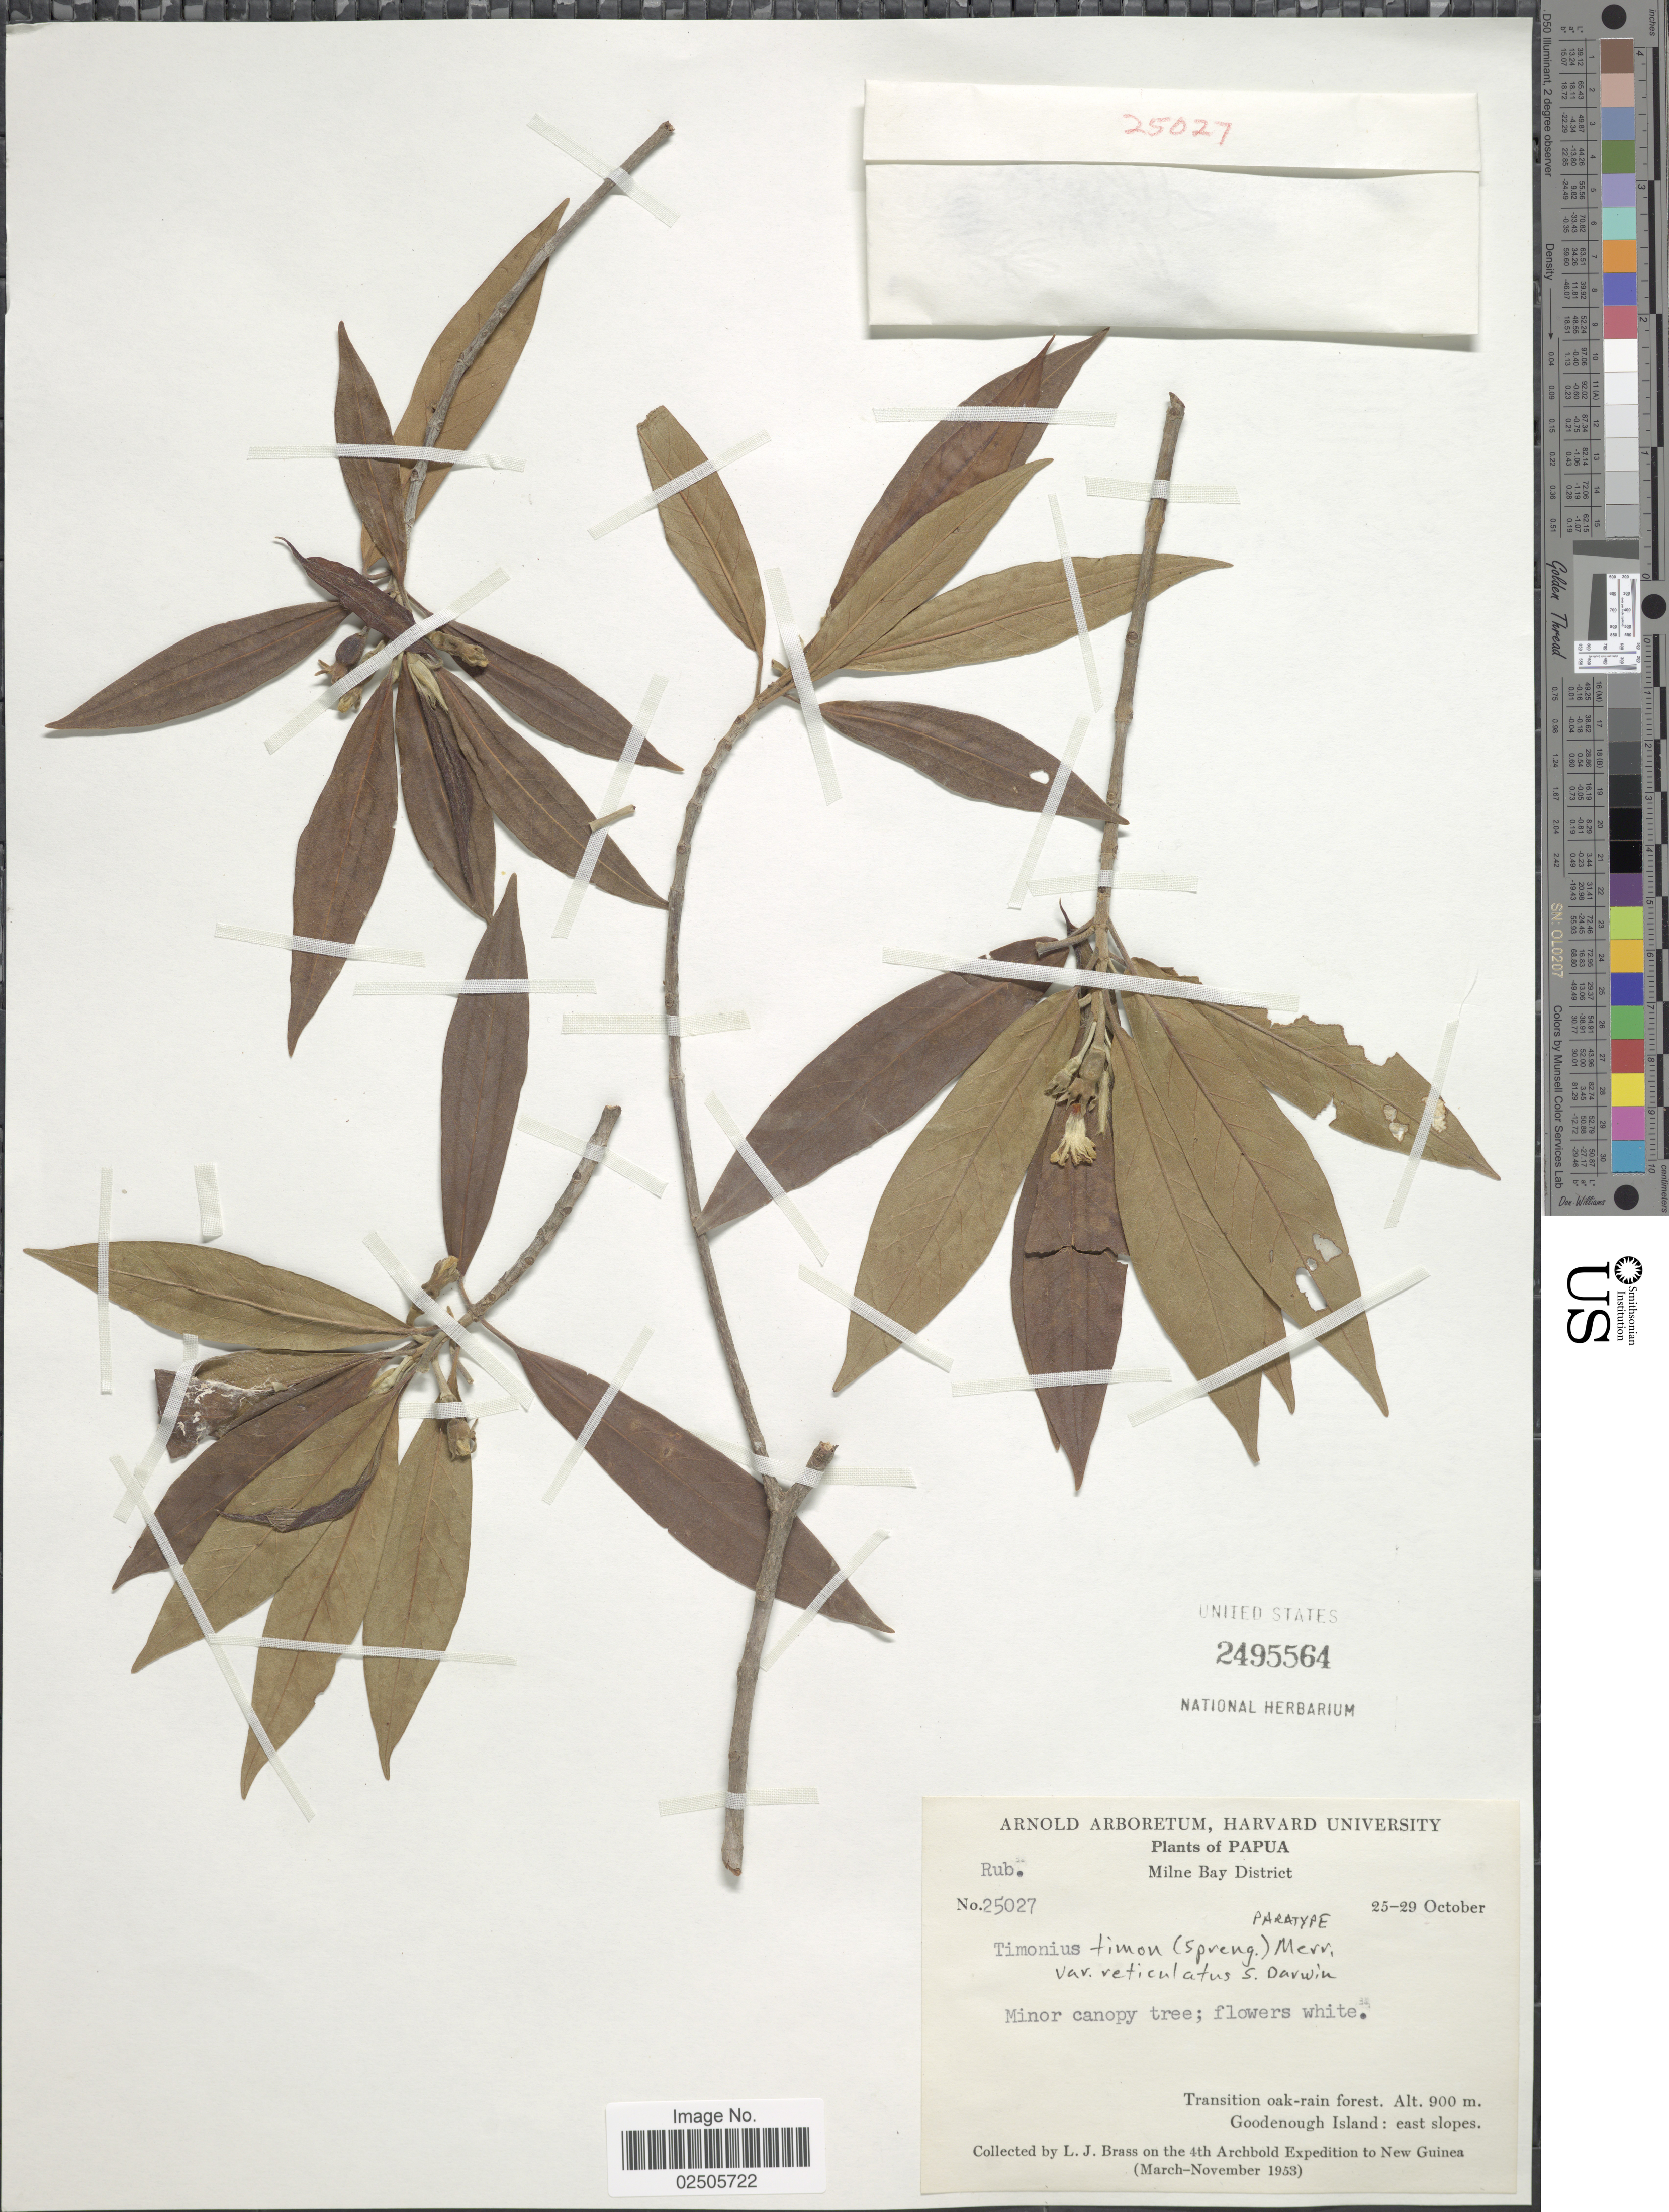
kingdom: Plantae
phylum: Tracheophyta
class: Magnoliopsida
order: Gentianales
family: Rubiaceae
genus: Timonius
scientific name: Timonius timon var. reticulatus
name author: S.P. Darwin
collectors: L. J. Brass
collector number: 25027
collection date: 1953-10-25/1953-10-29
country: Papua New Guinea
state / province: Milne Bay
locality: Papua, Goodenough Island: east slopes, New Guinea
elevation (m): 900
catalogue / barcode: US 2495564